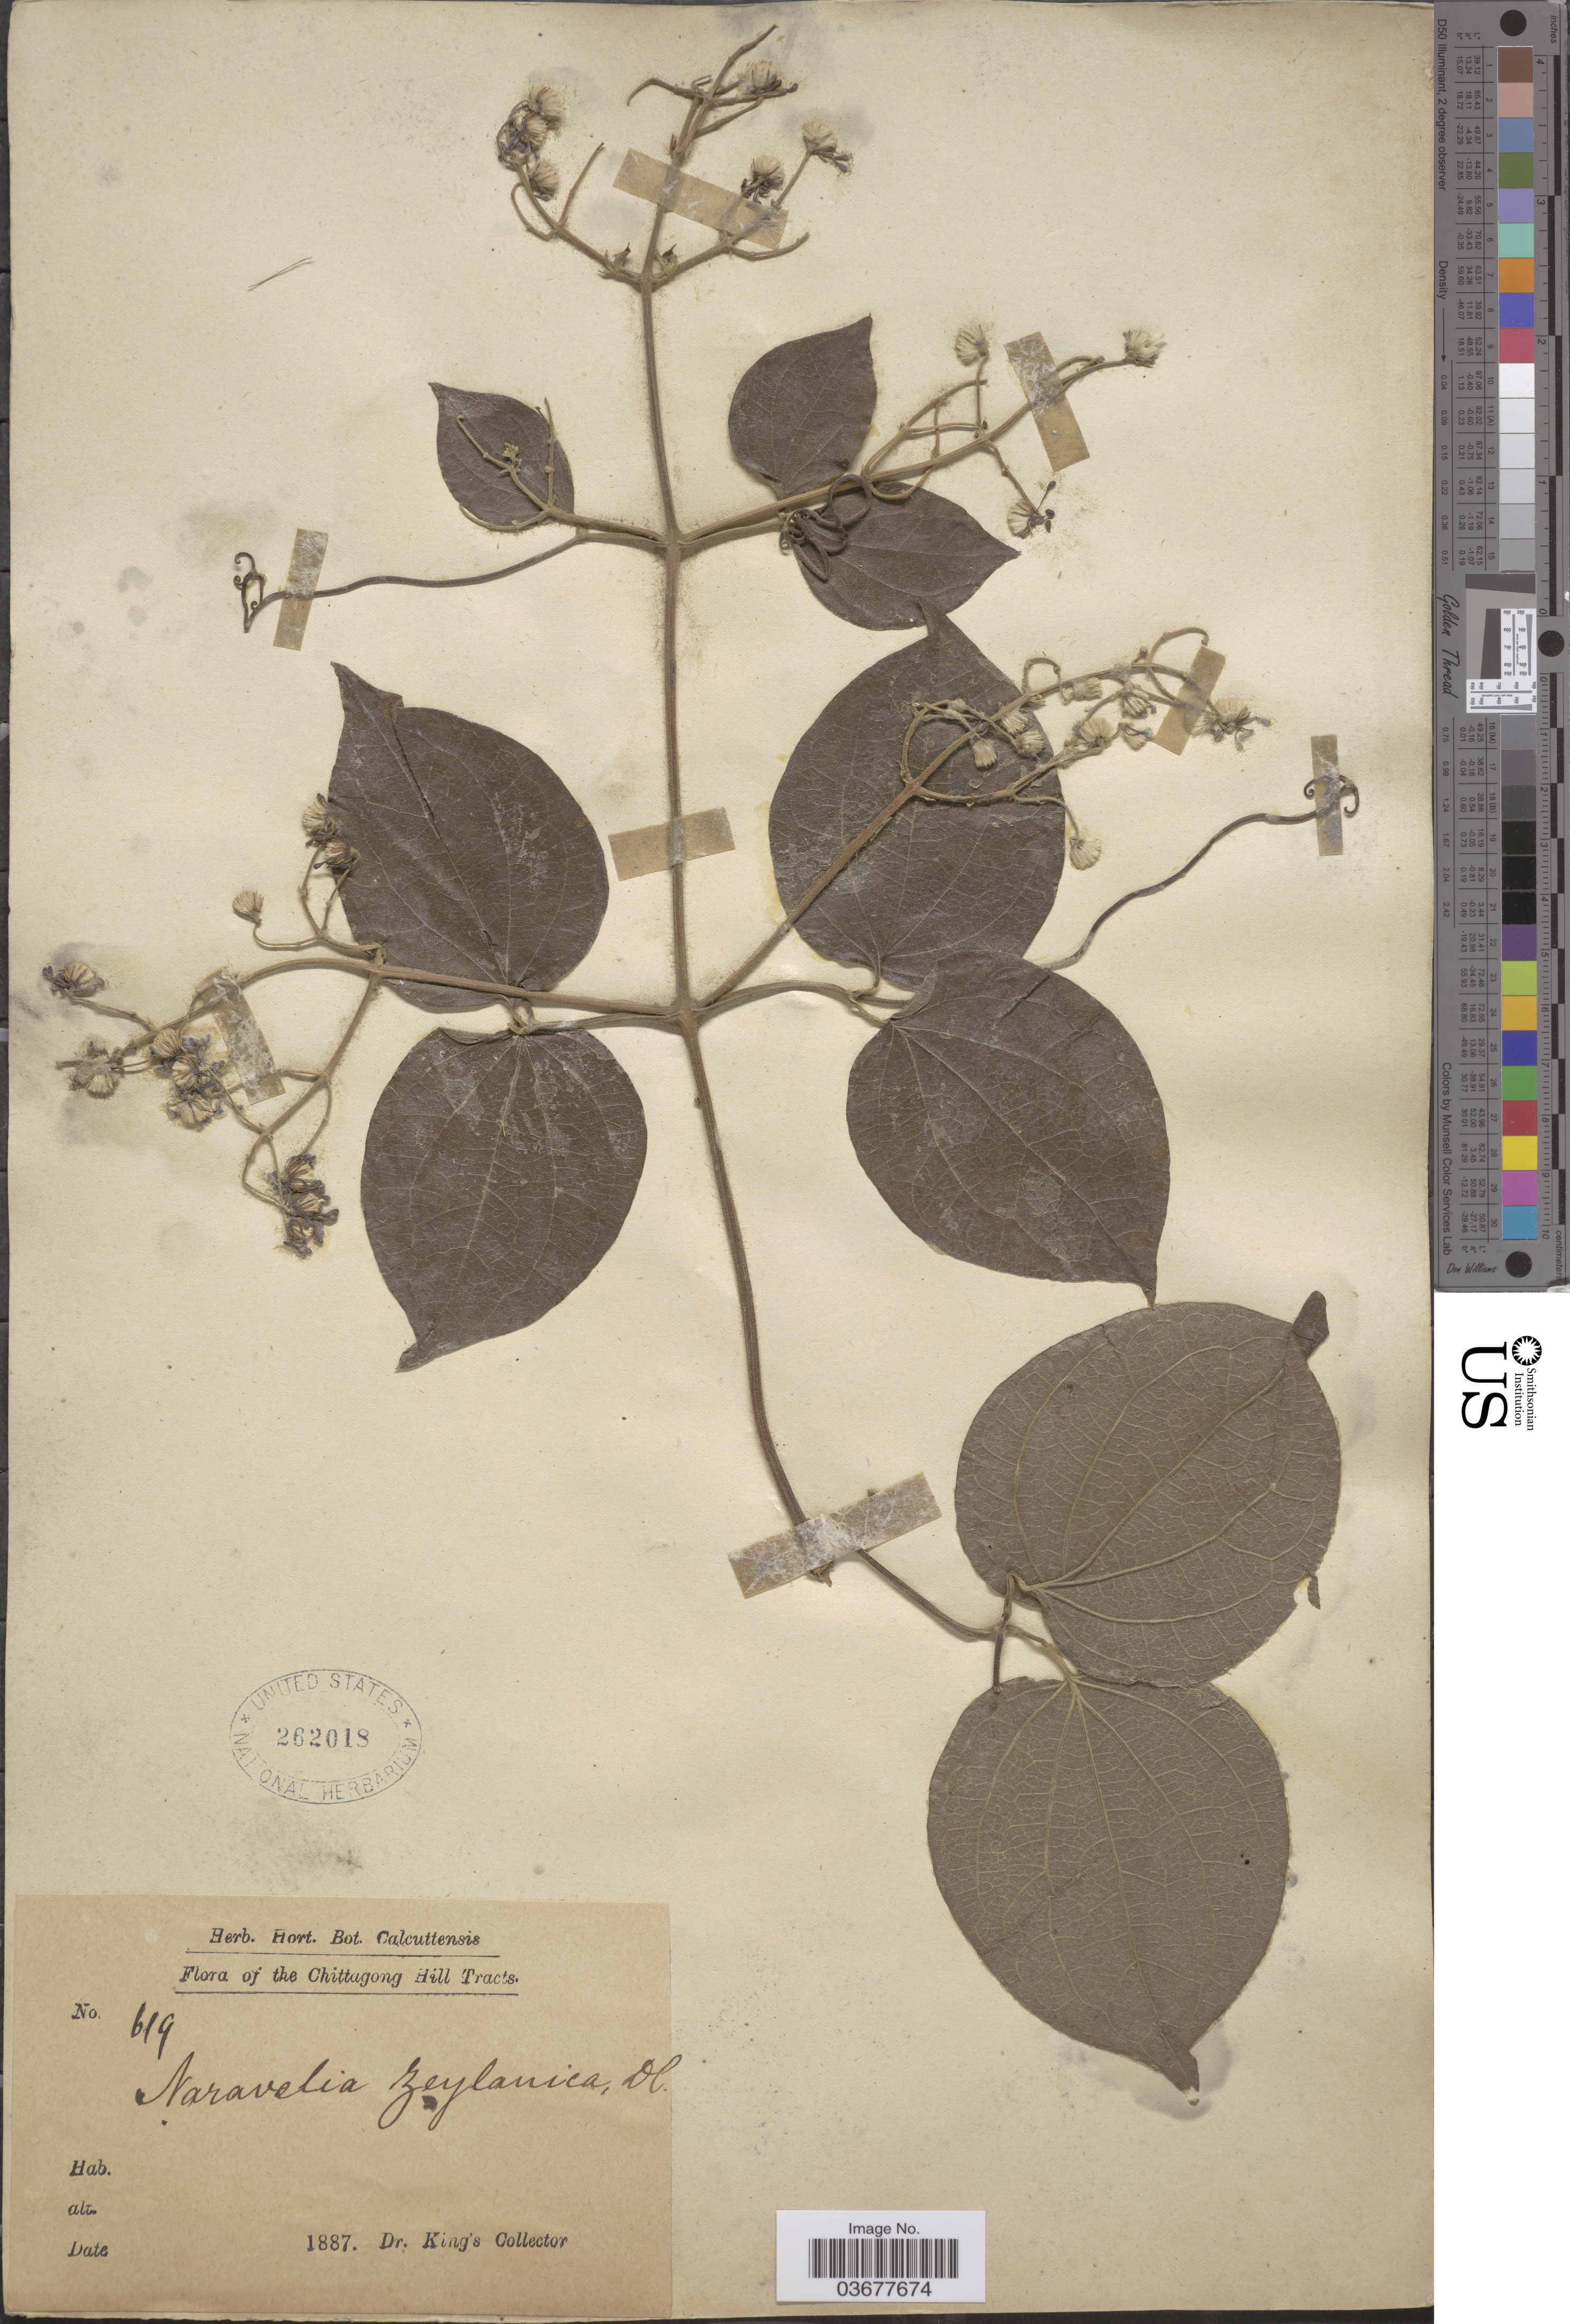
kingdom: Plantae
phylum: Tracheophyta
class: Magnoliopsida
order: Ranunculales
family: Ranunculaceae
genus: Clematis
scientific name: Clematis zeylanica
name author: (L.) Poir.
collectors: Dr. King's collector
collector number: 619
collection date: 1887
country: Bangladesh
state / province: Chittagong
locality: The Chittagong Hill Tracts.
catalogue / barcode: US 262018